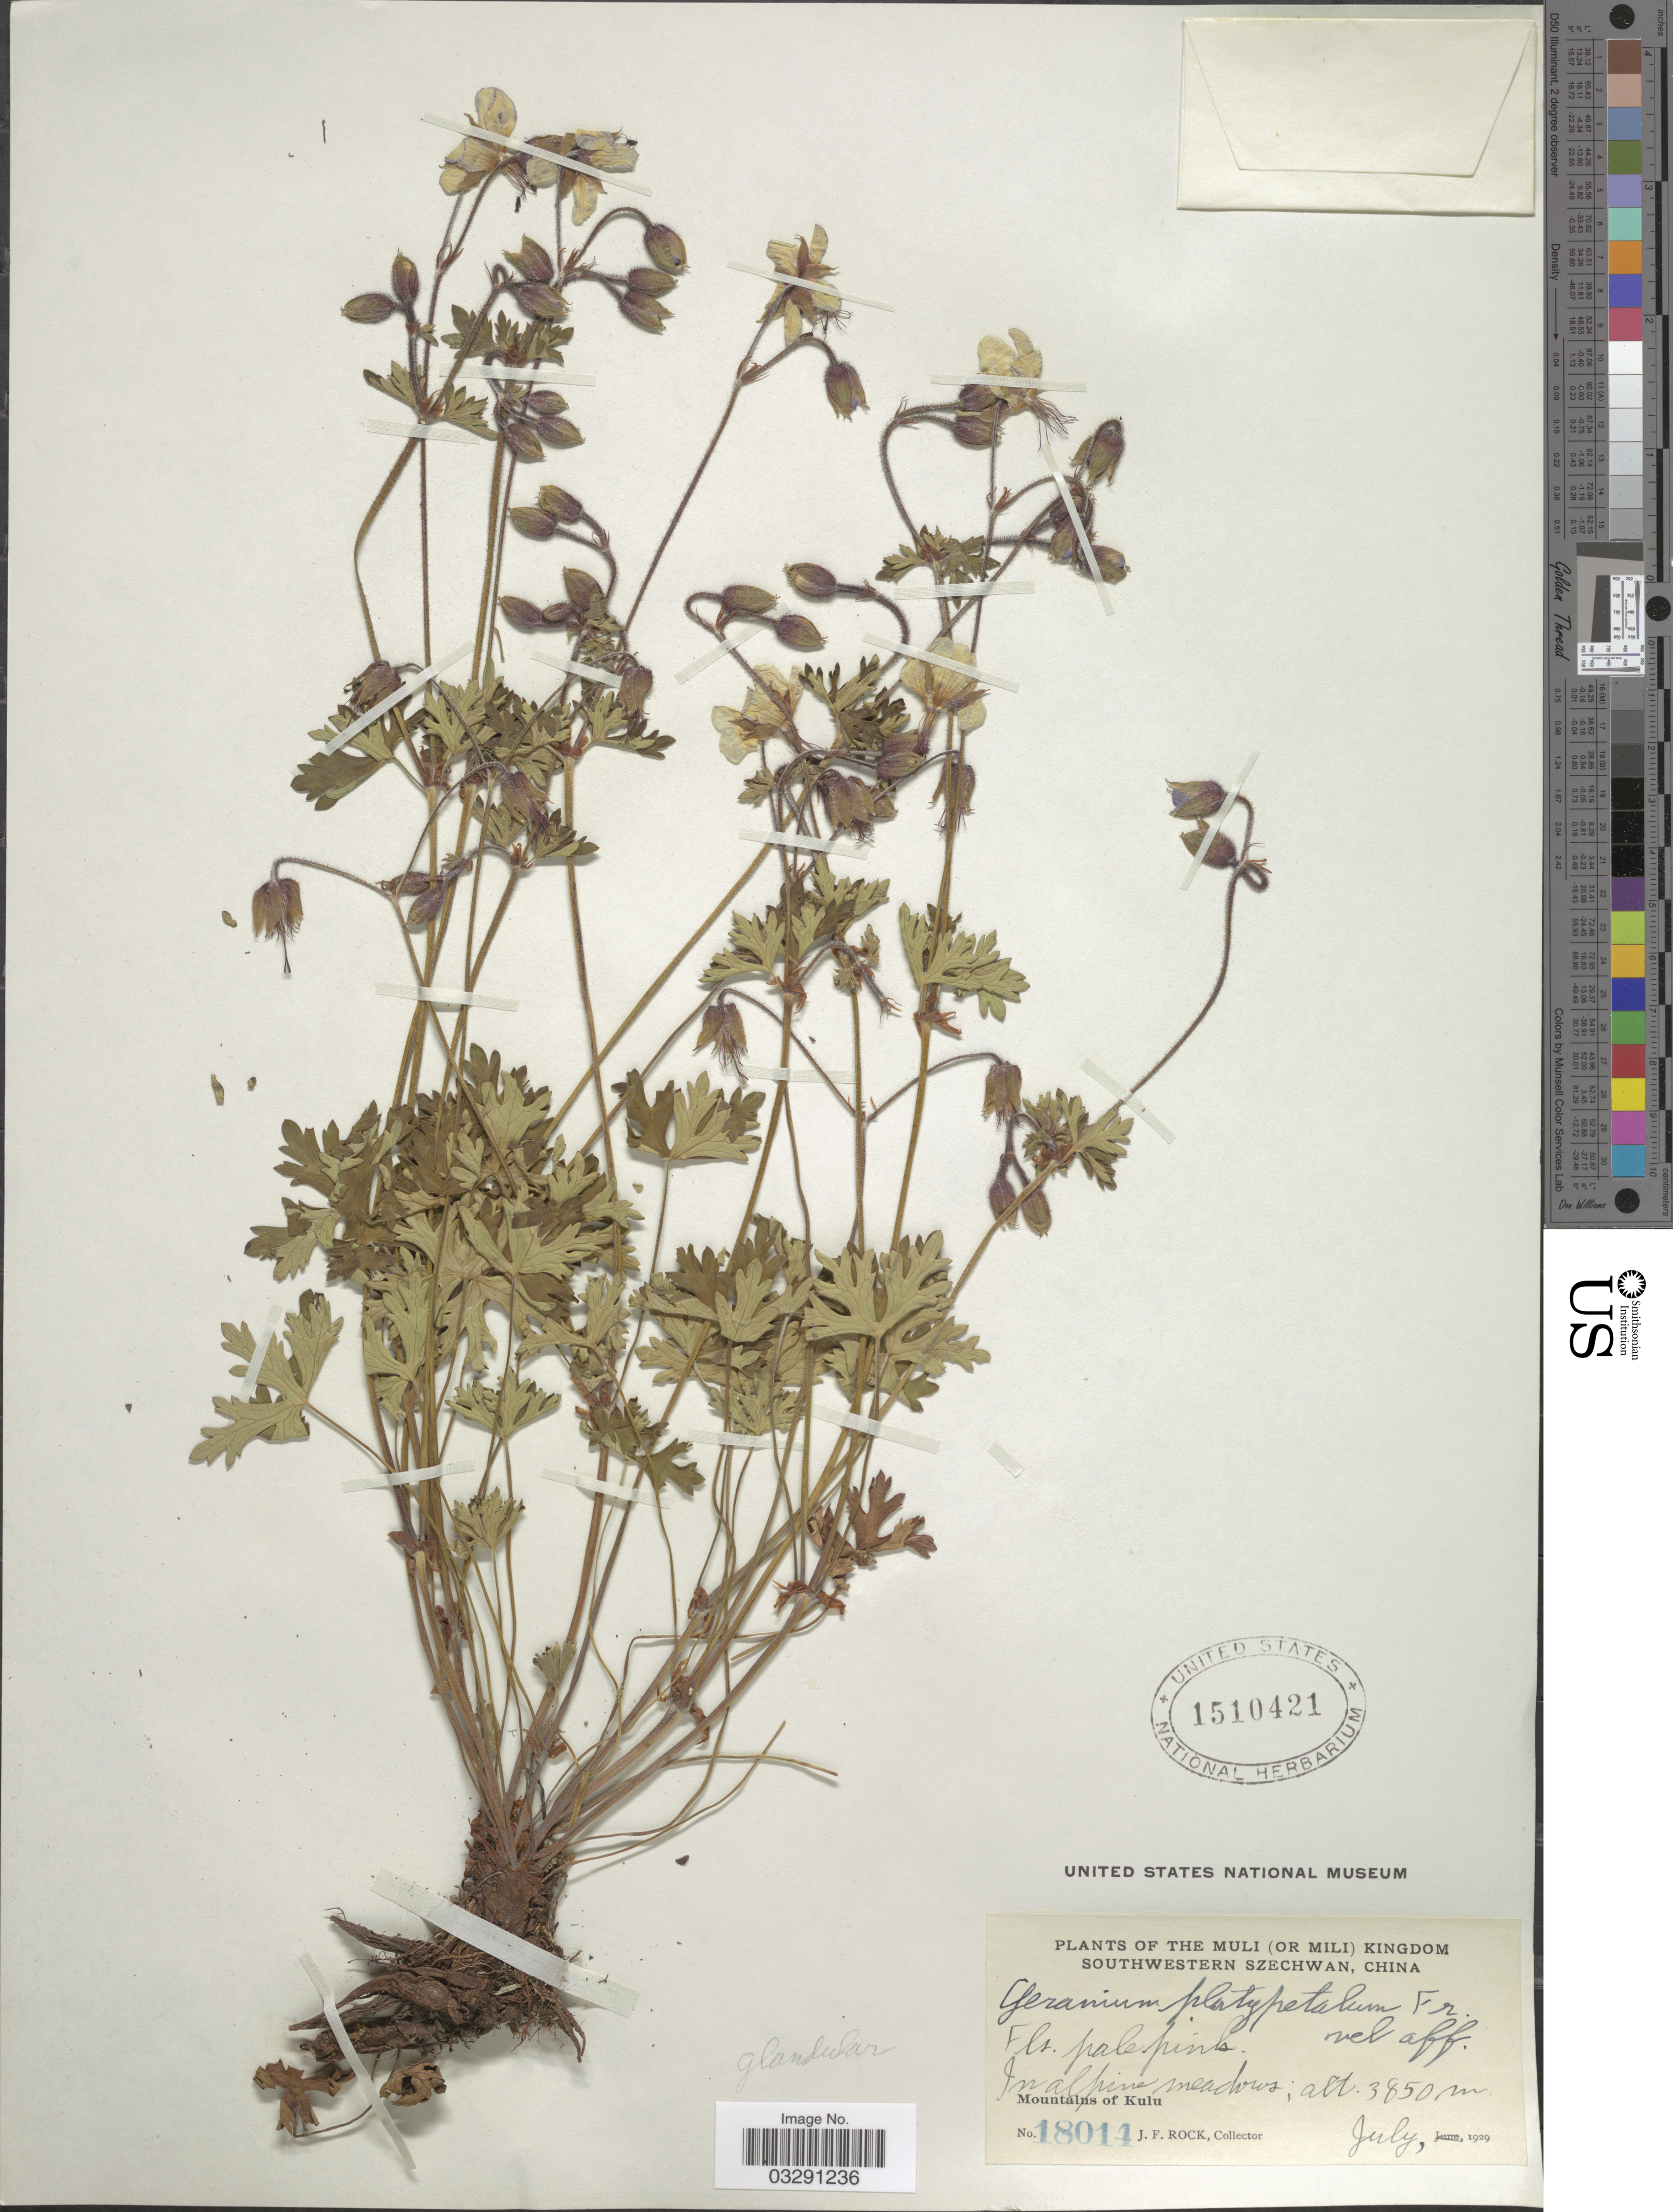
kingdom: Plantae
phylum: Tracheophyta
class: Magnoliopsida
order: Geraniales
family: Geraniaceae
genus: Geranium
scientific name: Geranium platypetalum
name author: Franch.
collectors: J. Rock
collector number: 18014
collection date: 1929-07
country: China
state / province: Sichuan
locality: The Muli (or Mili) Kingdom, Southwestern Szechwan, In alpine meadows, Mountains of Kulu.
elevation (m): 3850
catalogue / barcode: US 1510421